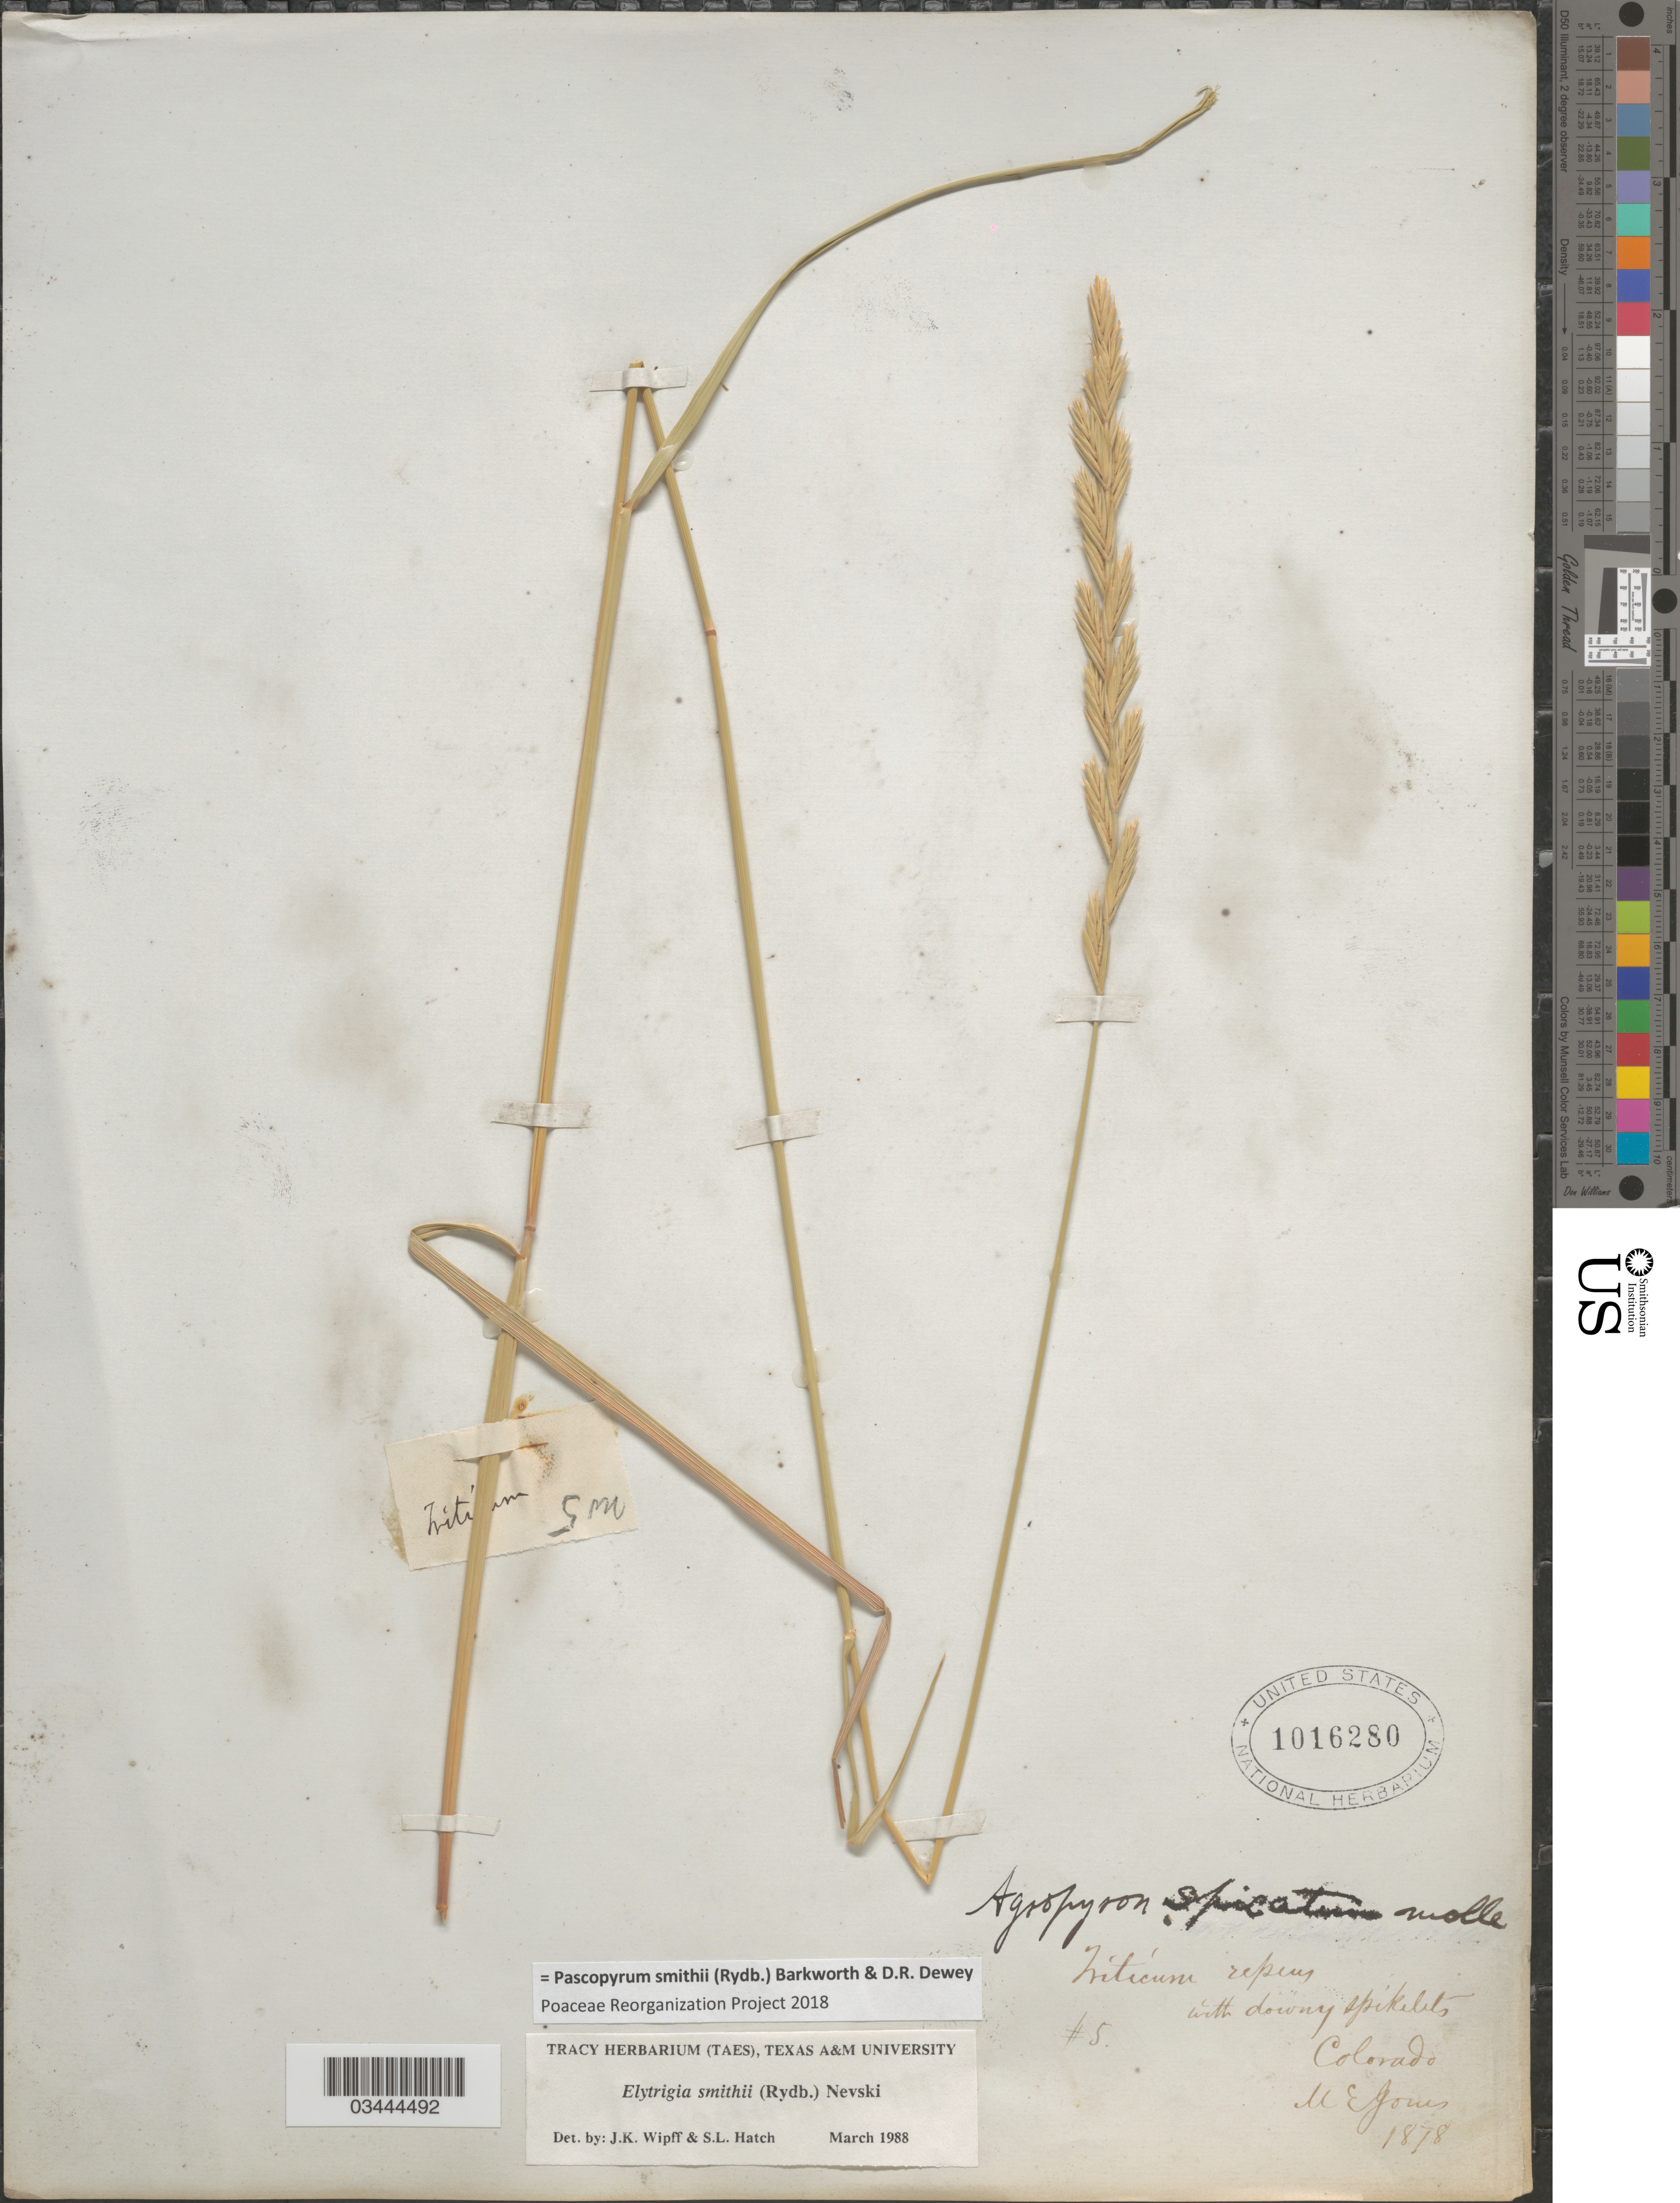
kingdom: Plantae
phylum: Tracheophyta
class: Liliopsida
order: Poales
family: Poaceae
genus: Pascopyrum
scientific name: Pascopyrum smithii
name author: (Rydb.) Barkworth & Dewey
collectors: M. E. Jones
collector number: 5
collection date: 1878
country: United States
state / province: Colorado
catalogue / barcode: US 1016280